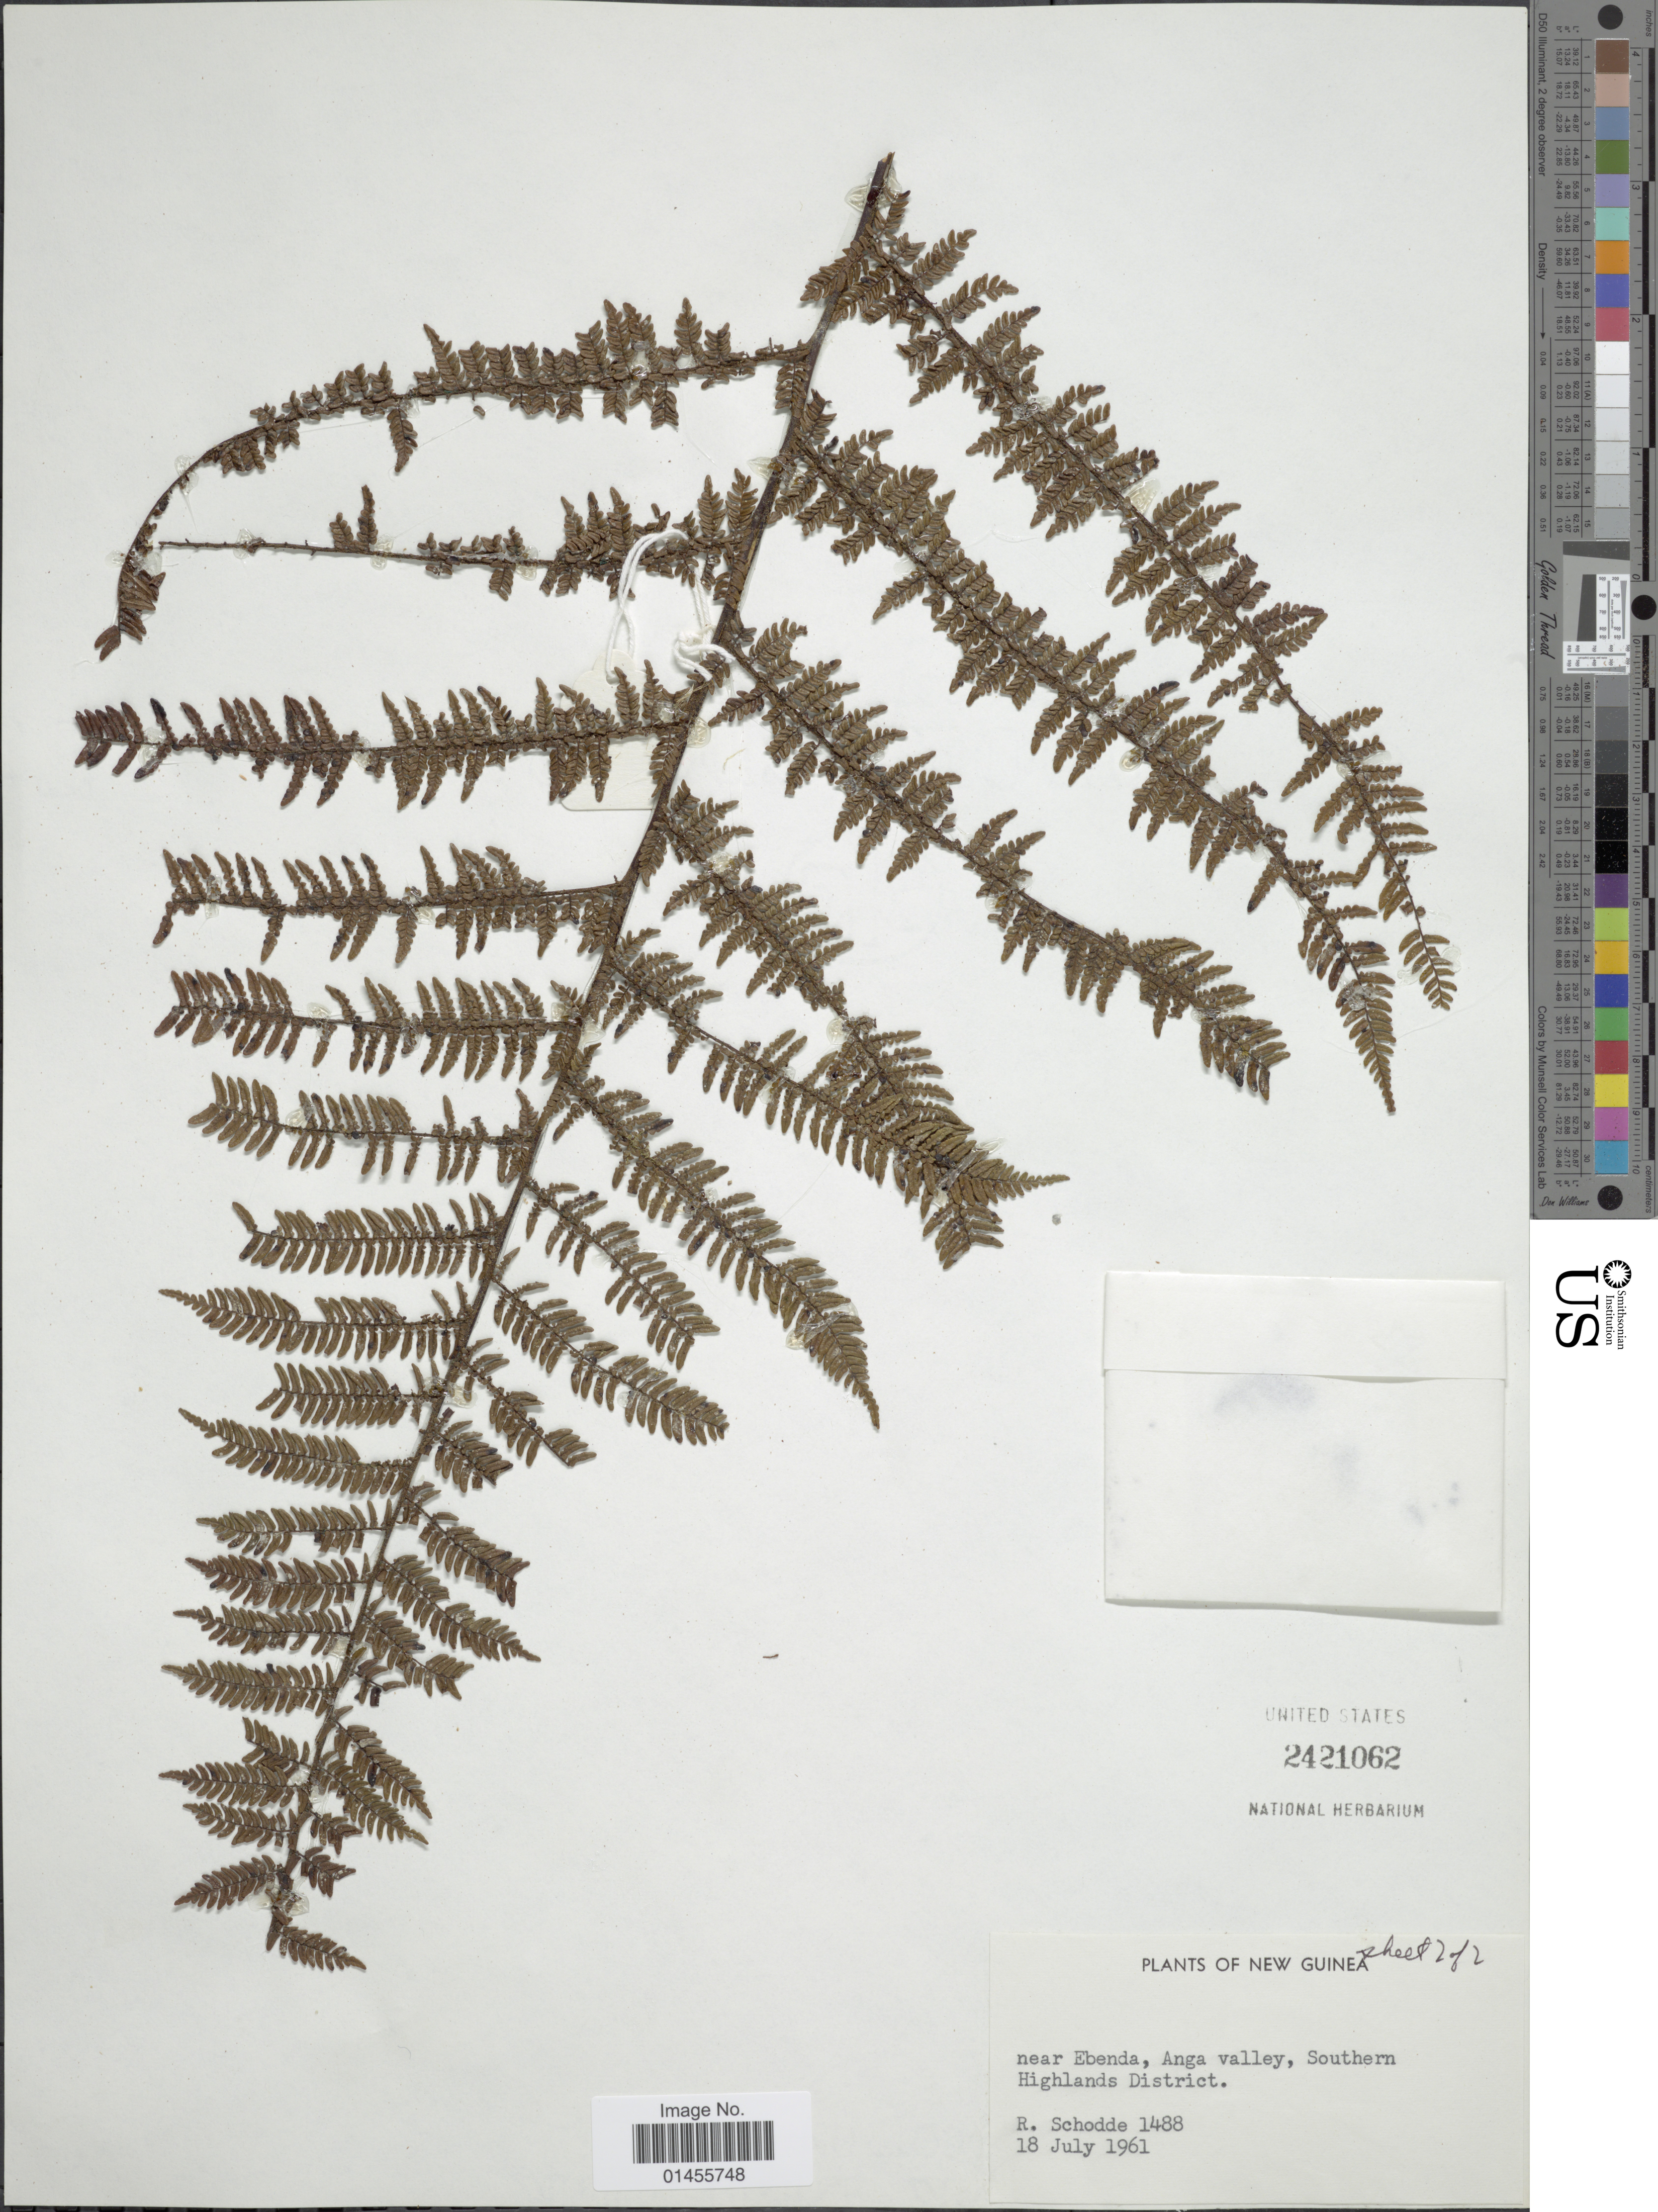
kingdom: Plantae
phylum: Tracheophyta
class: Polypodiopsida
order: Cyatheales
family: Cyatheaceae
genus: Alsophila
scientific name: Alsophila sp.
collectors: R. Schodde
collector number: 1488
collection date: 1961-07-18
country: Papua New Guinea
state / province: Southern Highlands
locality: New Guinea, near Ebenda, Anga Valley, Southern Highlands District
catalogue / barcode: US 2421062